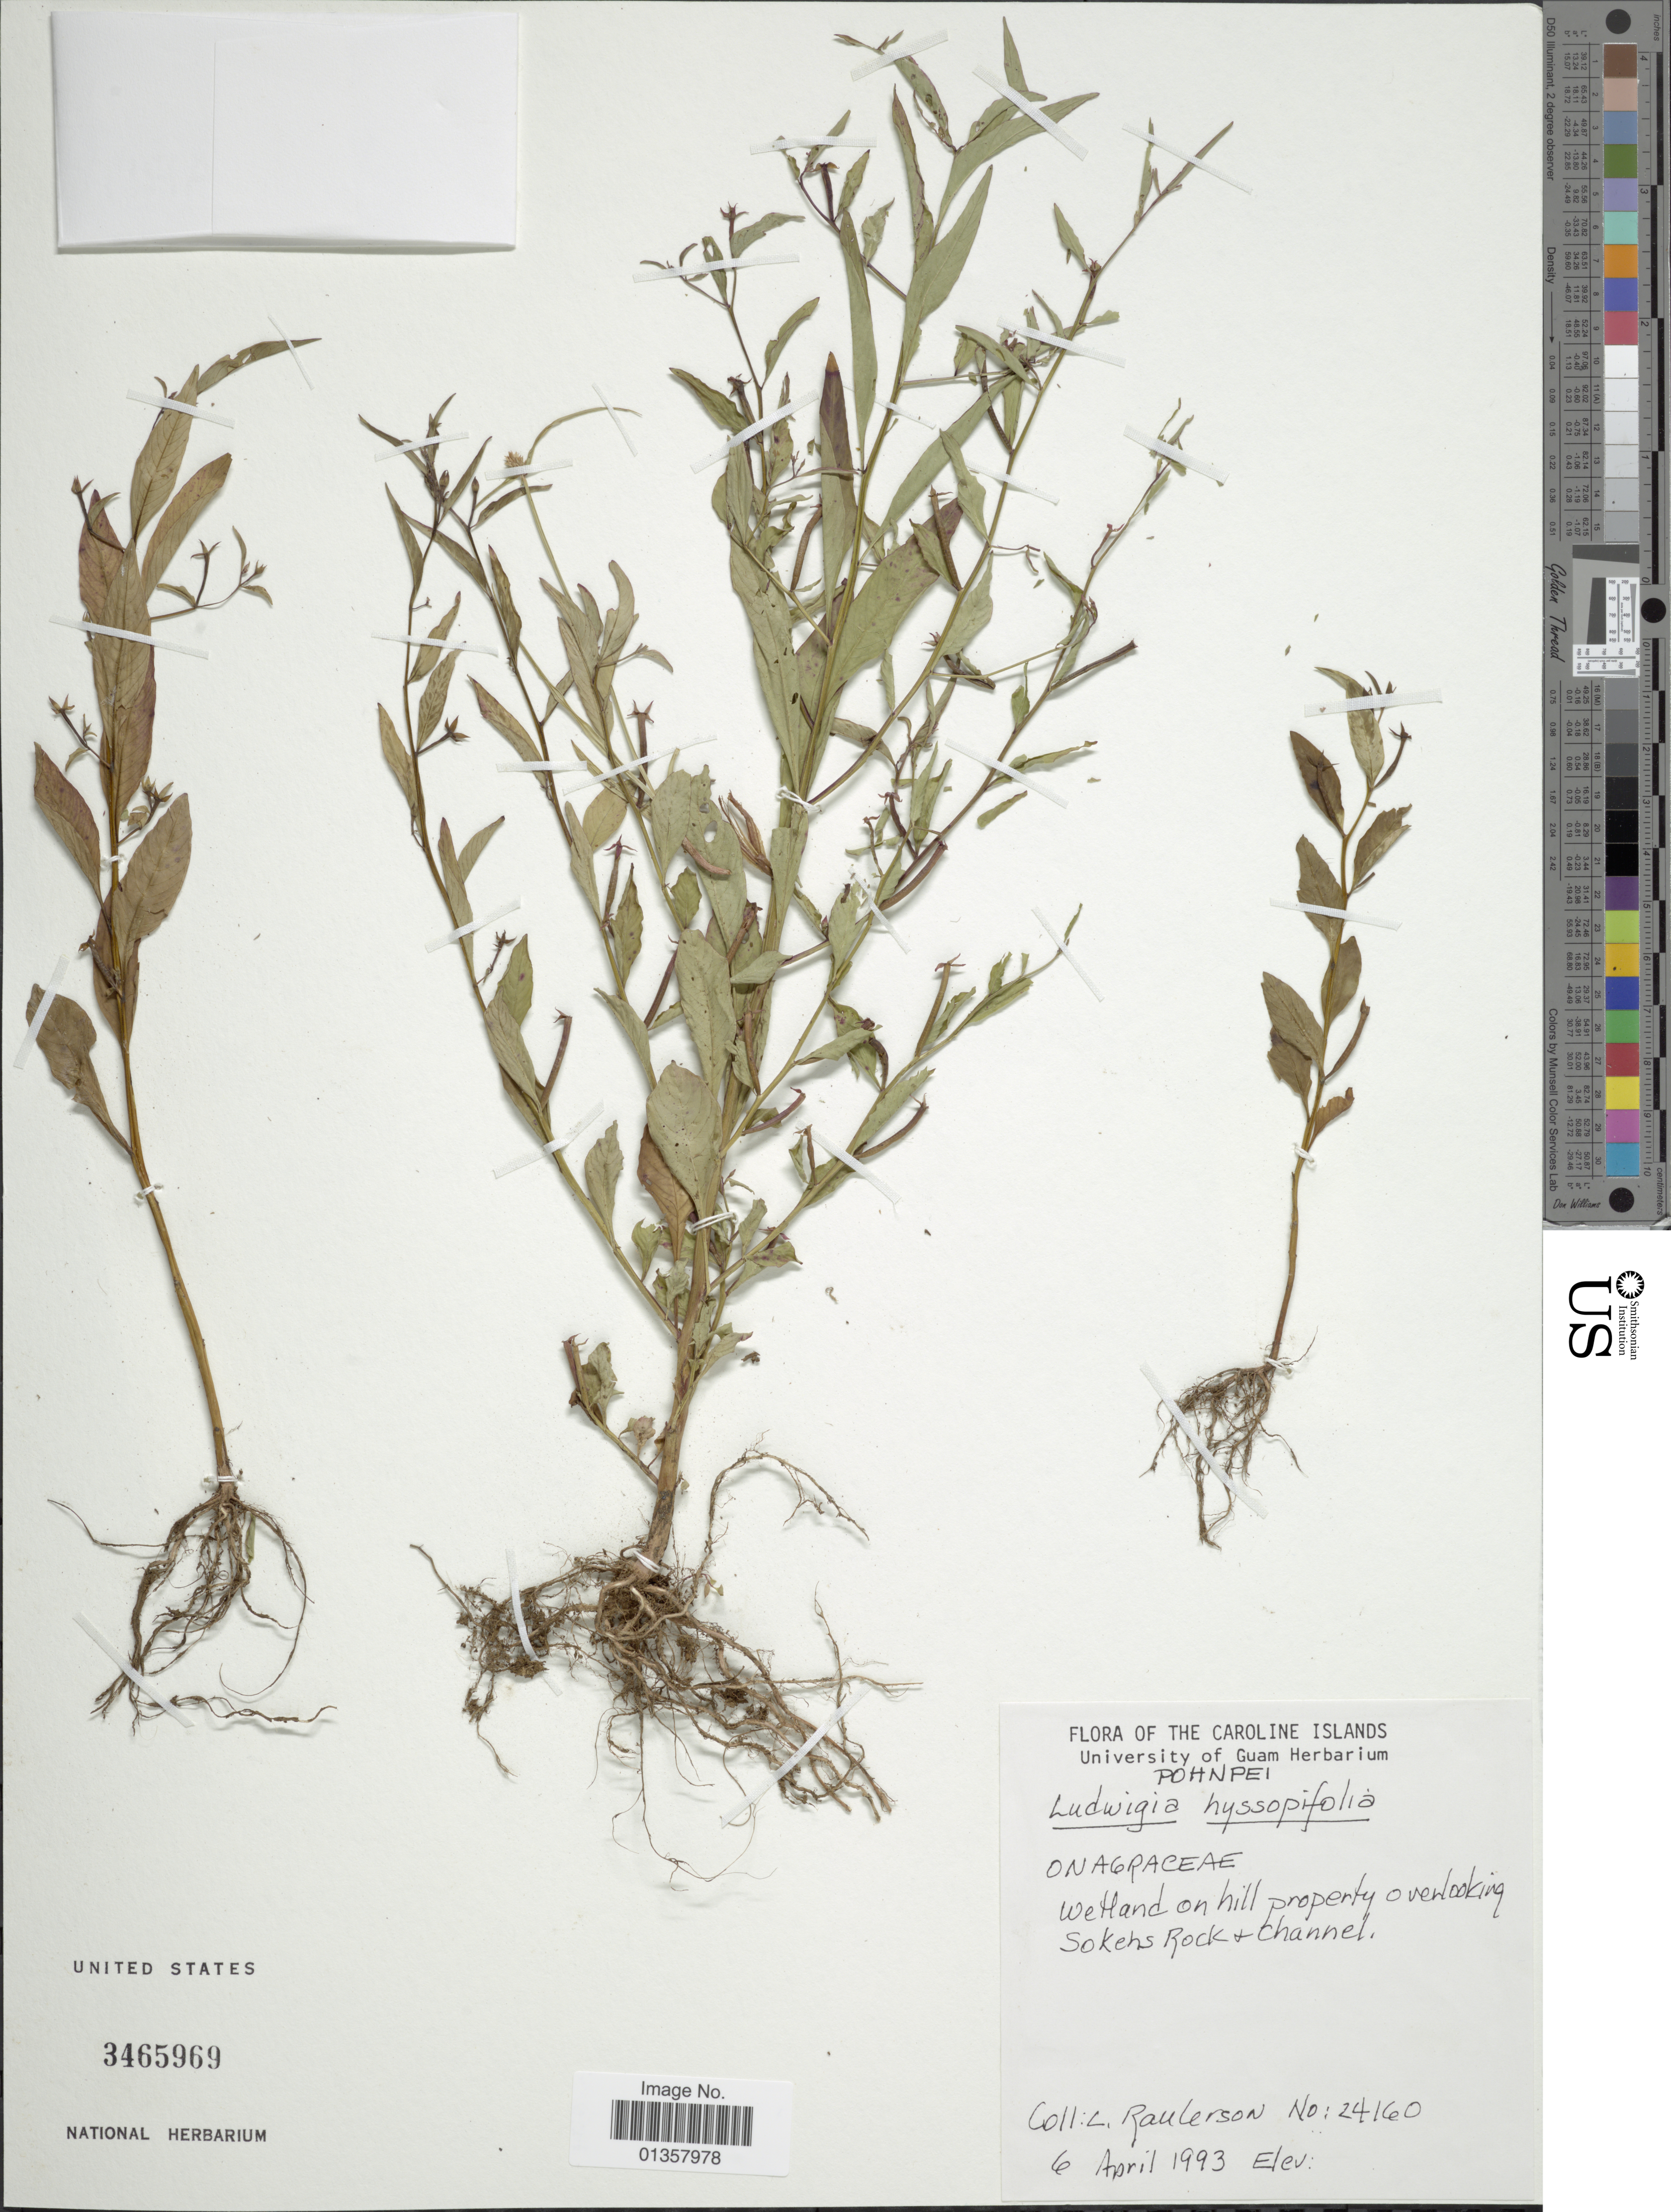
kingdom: Plantae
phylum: Tracheophyta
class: Magnoliopsida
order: Myrtales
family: Onagraceae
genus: Ludwigia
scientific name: Ludwigia hyssopifolia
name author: (G. Don) Exell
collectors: L. Raulerson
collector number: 24160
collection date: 1993-04-06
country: Micronesia, Federated States of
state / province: Pohnpei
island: Pohnpei [Ponape]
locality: Caroline Islands, Wetland on hill property overlooking Sokehs Rock Channel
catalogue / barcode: US 3465969